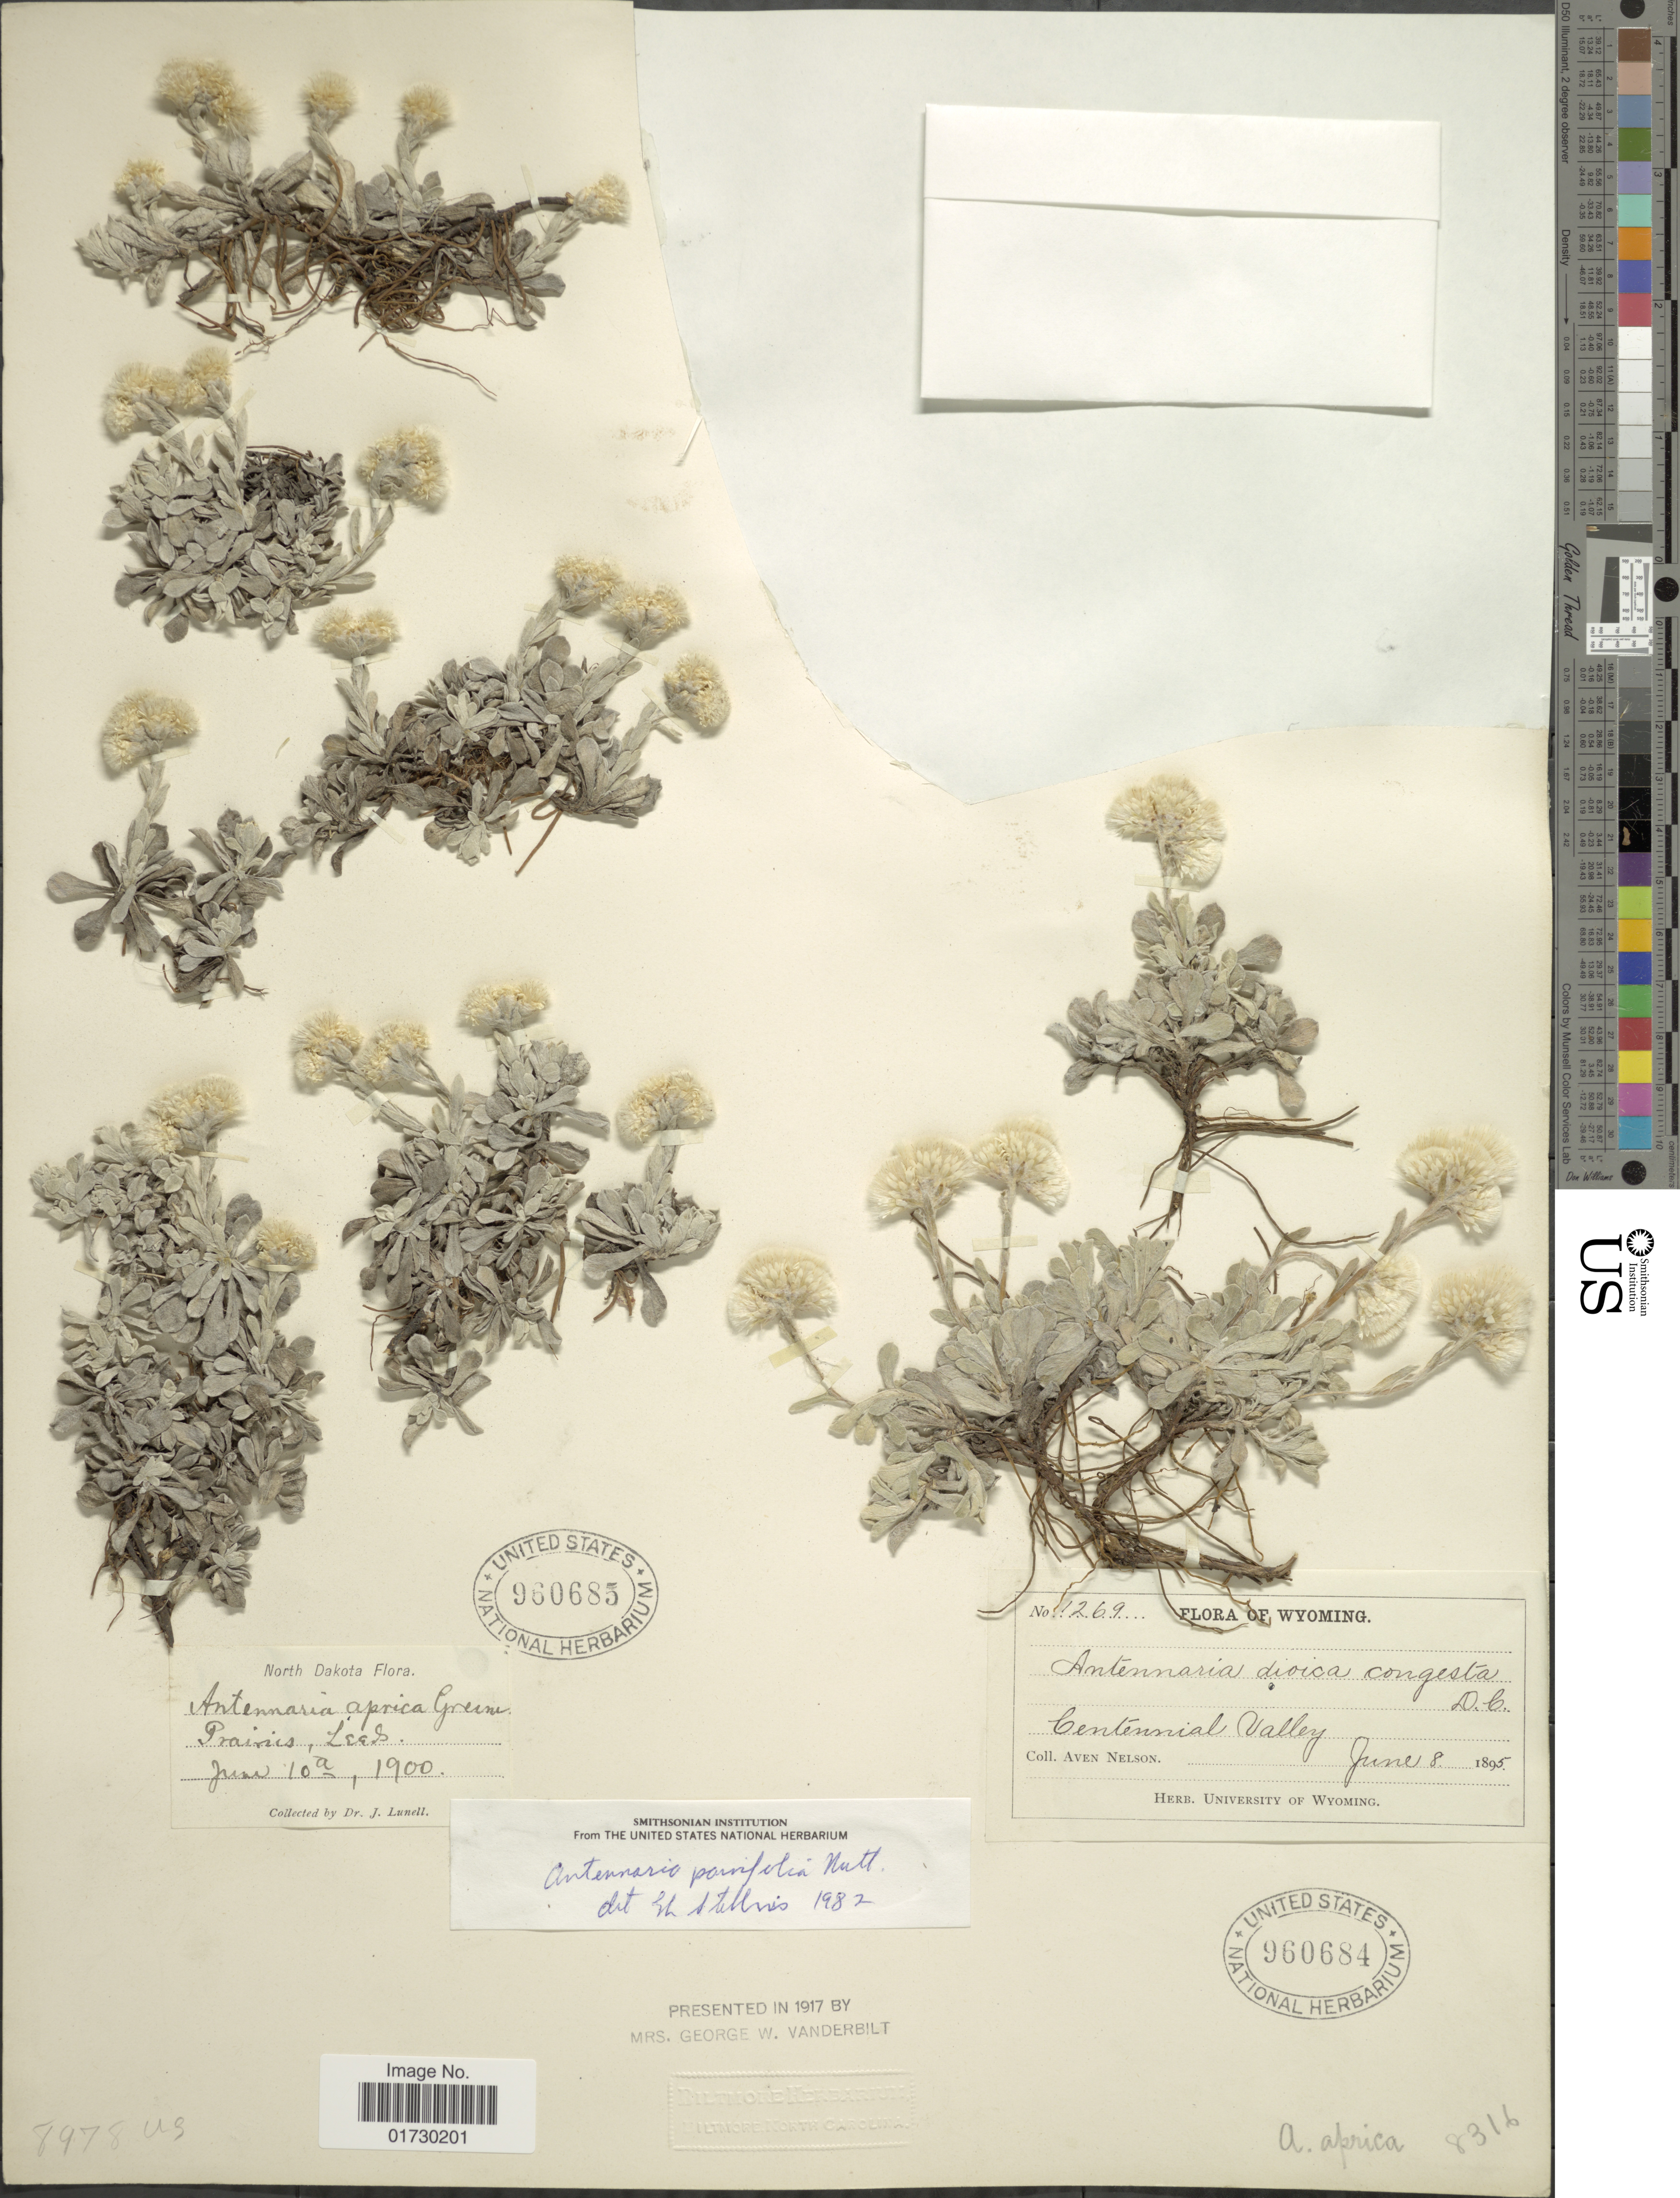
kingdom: Plantae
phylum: Tracheophyta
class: Magnoliopsida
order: Asterales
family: Asteraceae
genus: Antennaria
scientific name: Antennaria aprica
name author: Greene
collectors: A. Nelson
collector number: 1269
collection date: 1895-06-08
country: United States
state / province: Wyoming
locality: Centennial Valley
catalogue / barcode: US 960684-2